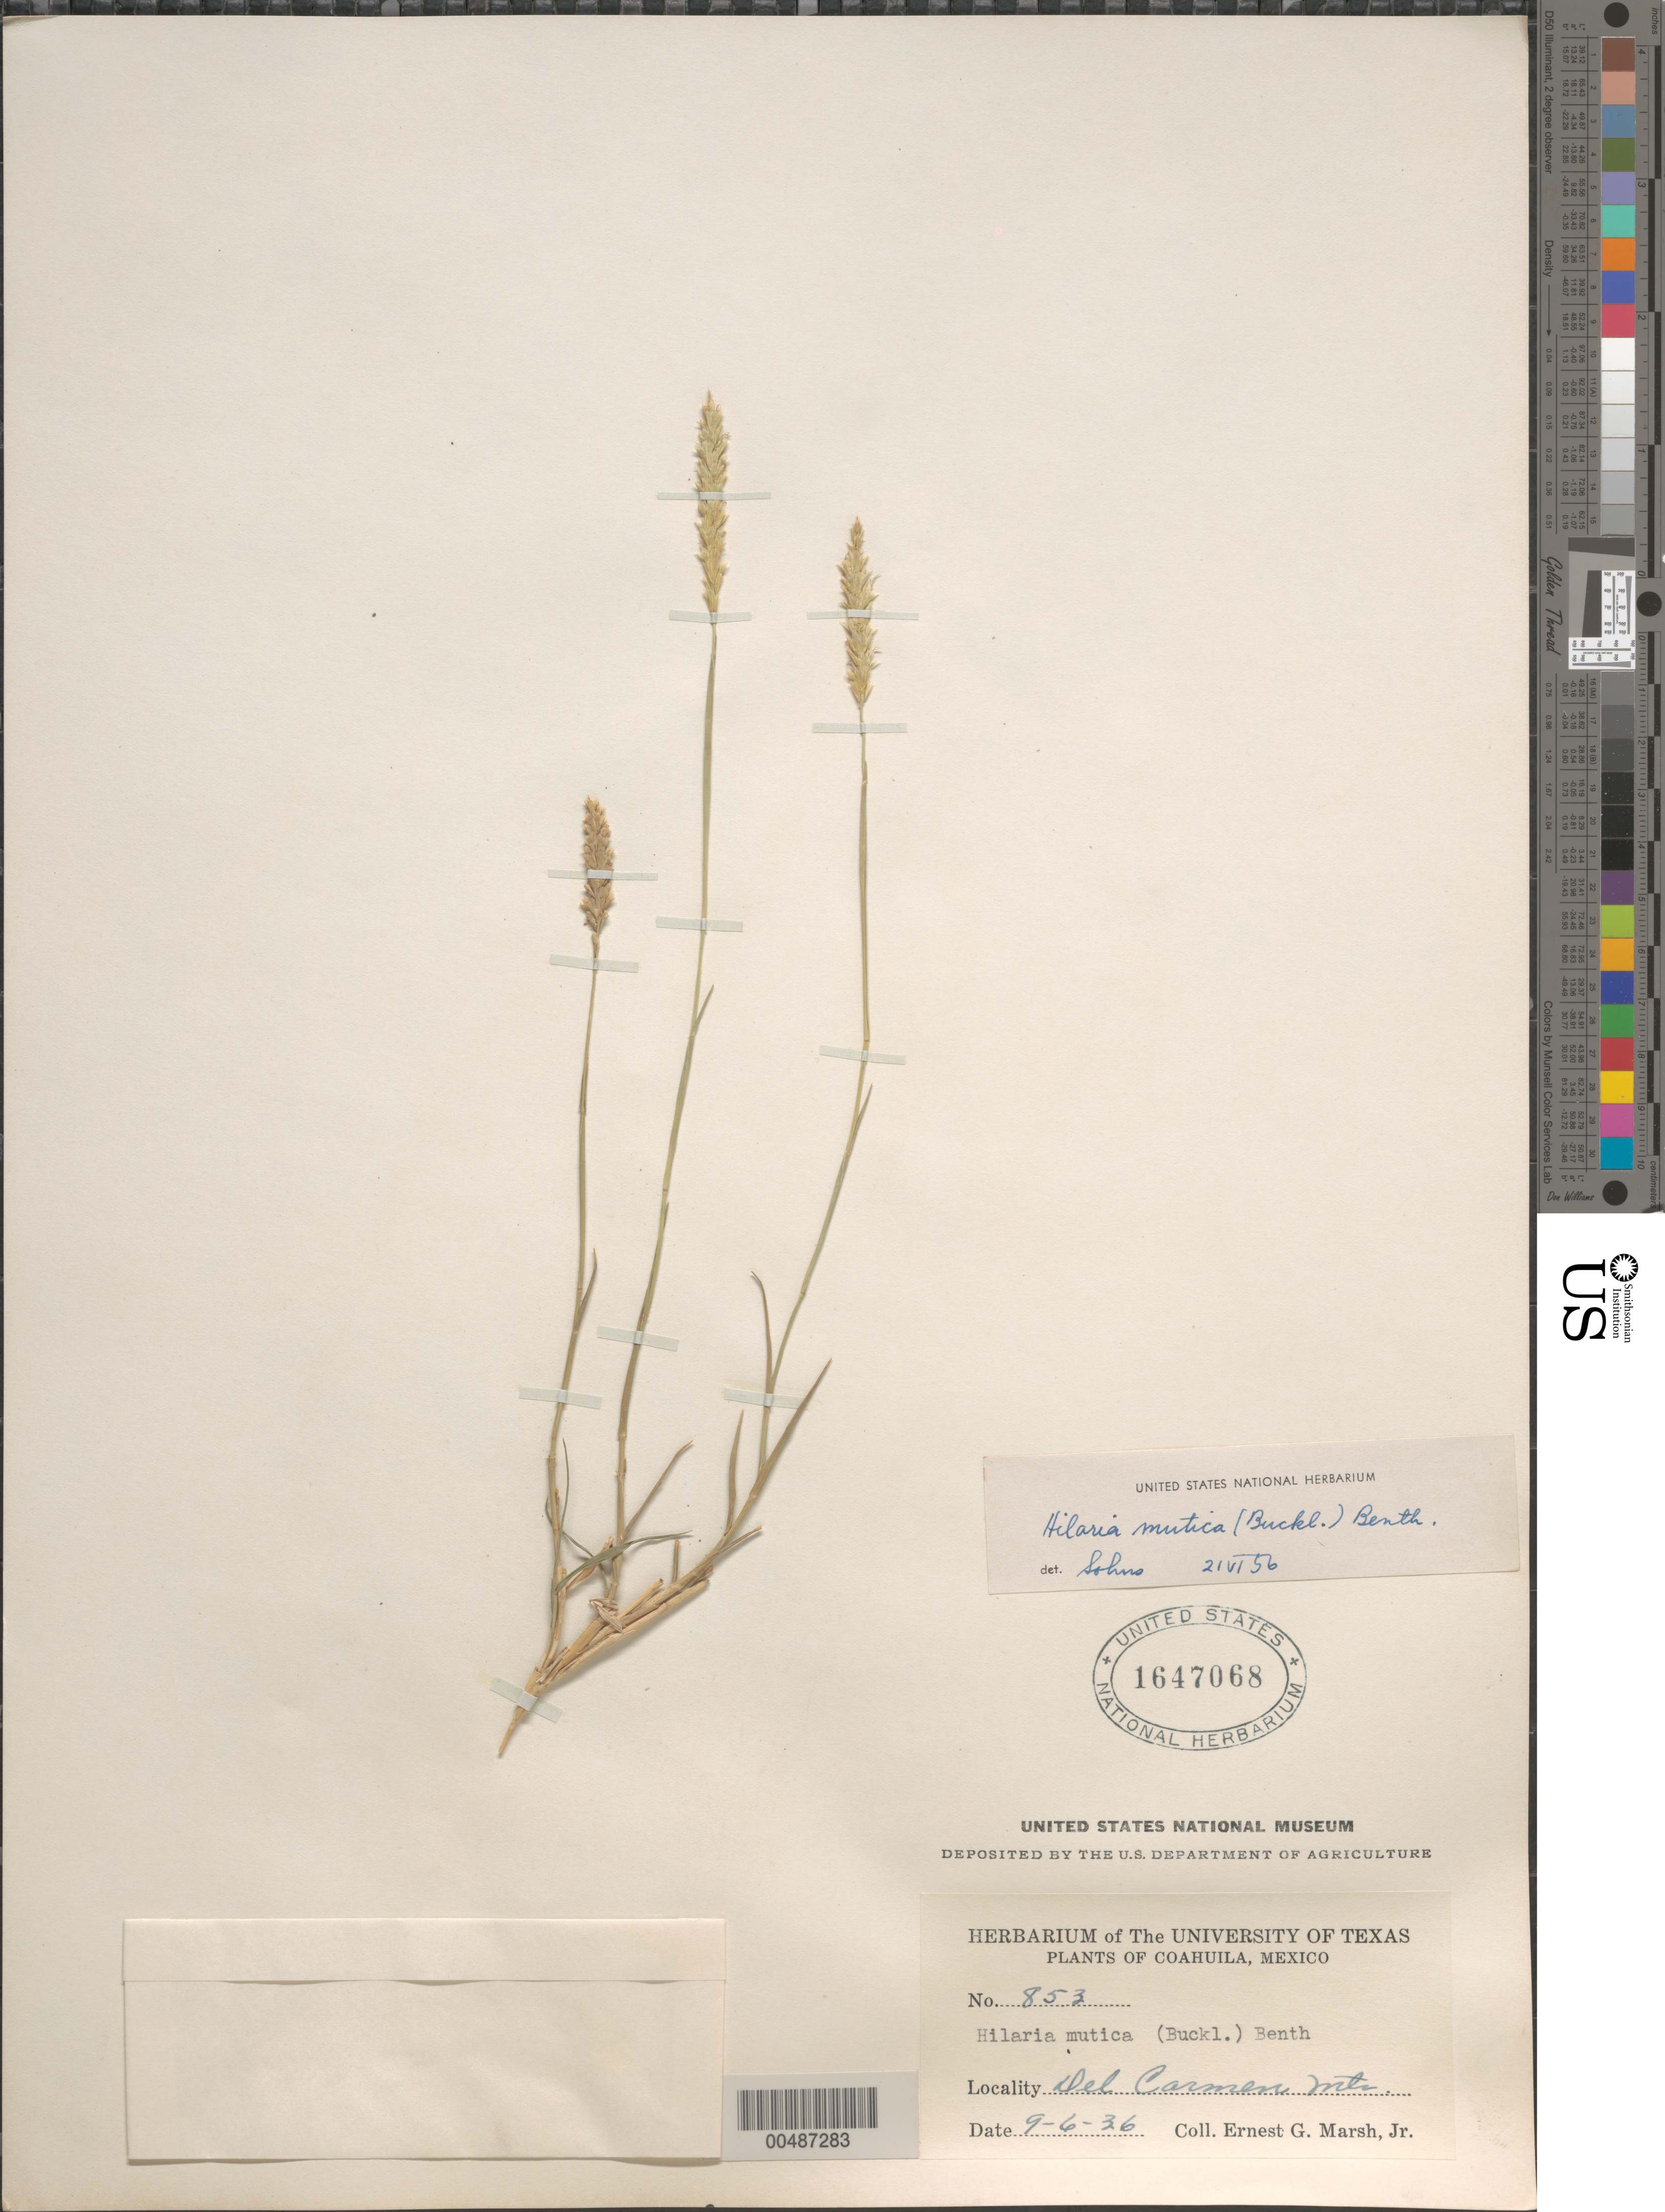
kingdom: Plantae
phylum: Tracheophyta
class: Liliopsida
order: Poales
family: Poaceae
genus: Hilaria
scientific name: Hilaria mutica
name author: (Buckley) Benth.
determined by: Sohns, E. R.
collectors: E. G. Marsh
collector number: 853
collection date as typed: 9 Jun 1936 or 6 Sep 1936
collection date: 1936-06-09 or 1936-09-06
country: Mexico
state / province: Coahuila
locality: Del Carmen Mts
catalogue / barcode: US 1647068